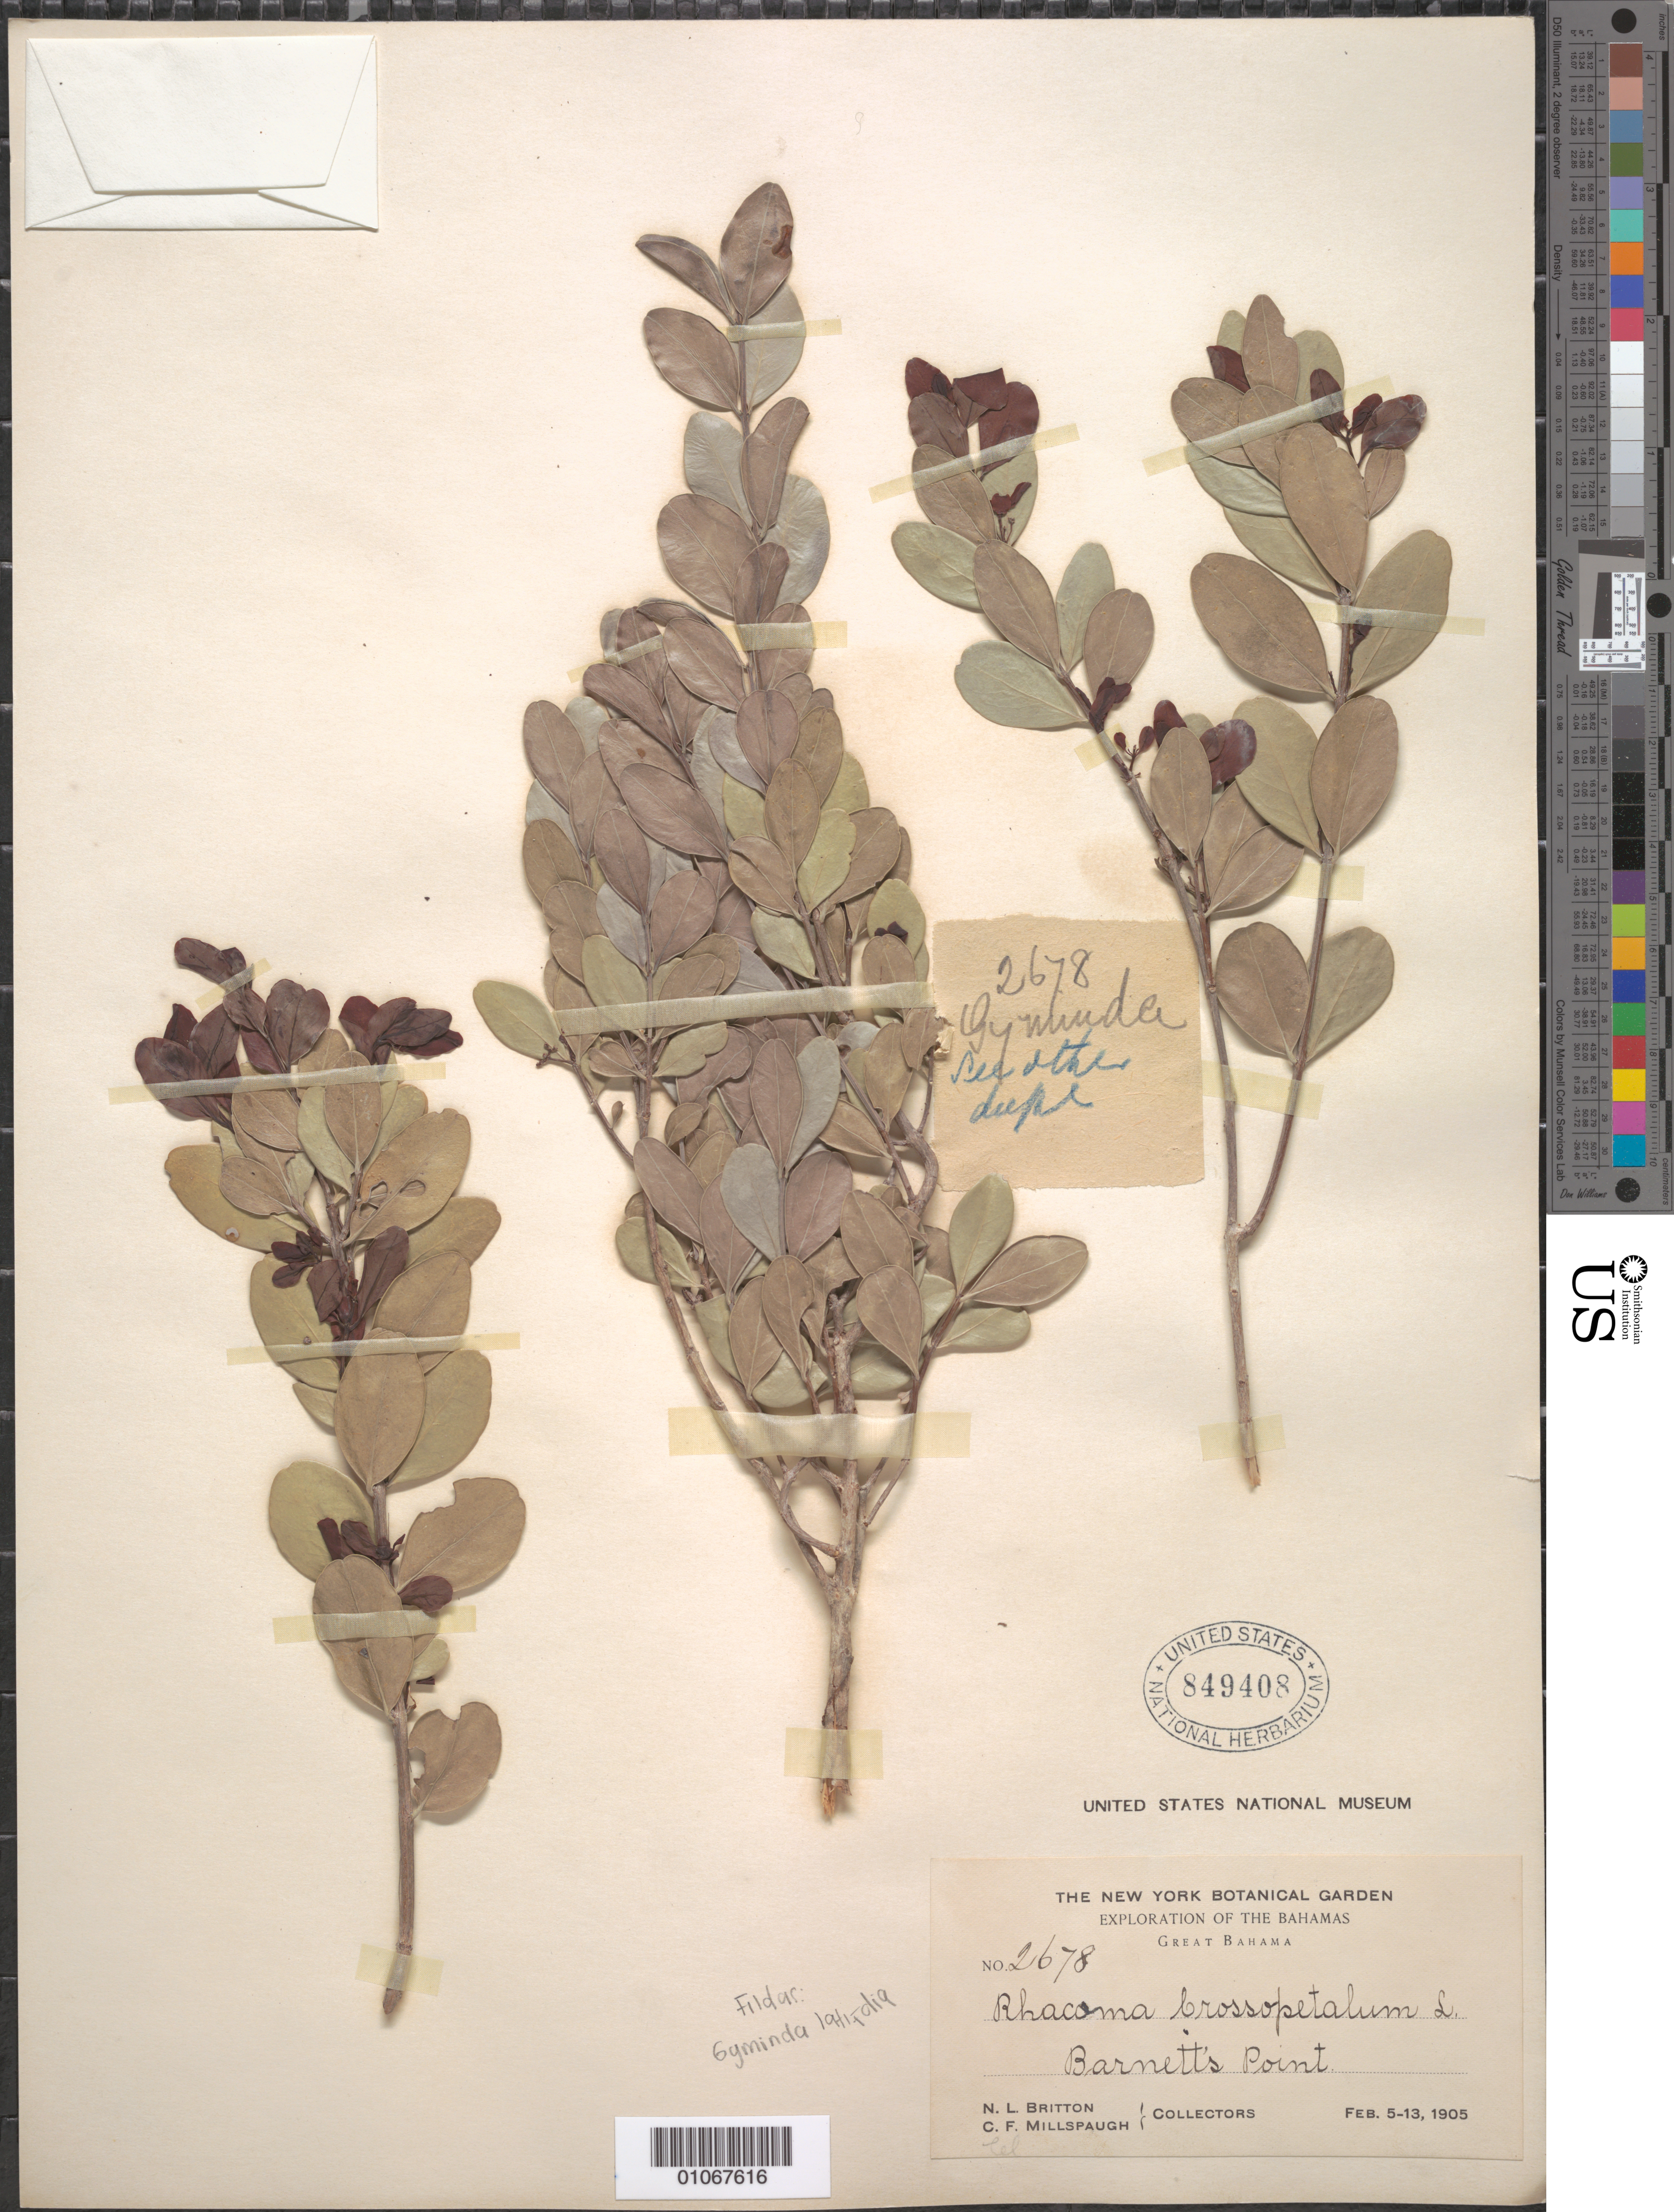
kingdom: Plantae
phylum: Tracheophyta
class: Magnoliopsida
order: Celastrales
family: Celastraceae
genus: Gyminda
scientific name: Gyminda latifolia subsp. latifolia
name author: (Sw.) Urb.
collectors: N. Britton & C. F. Millspaugh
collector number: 2678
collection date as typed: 05 Feb 1905 to 13 Feb 1905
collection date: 1905-02-05/1905-02-13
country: Bahamas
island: Great Bahama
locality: Barnett's point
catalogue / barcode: US 849408